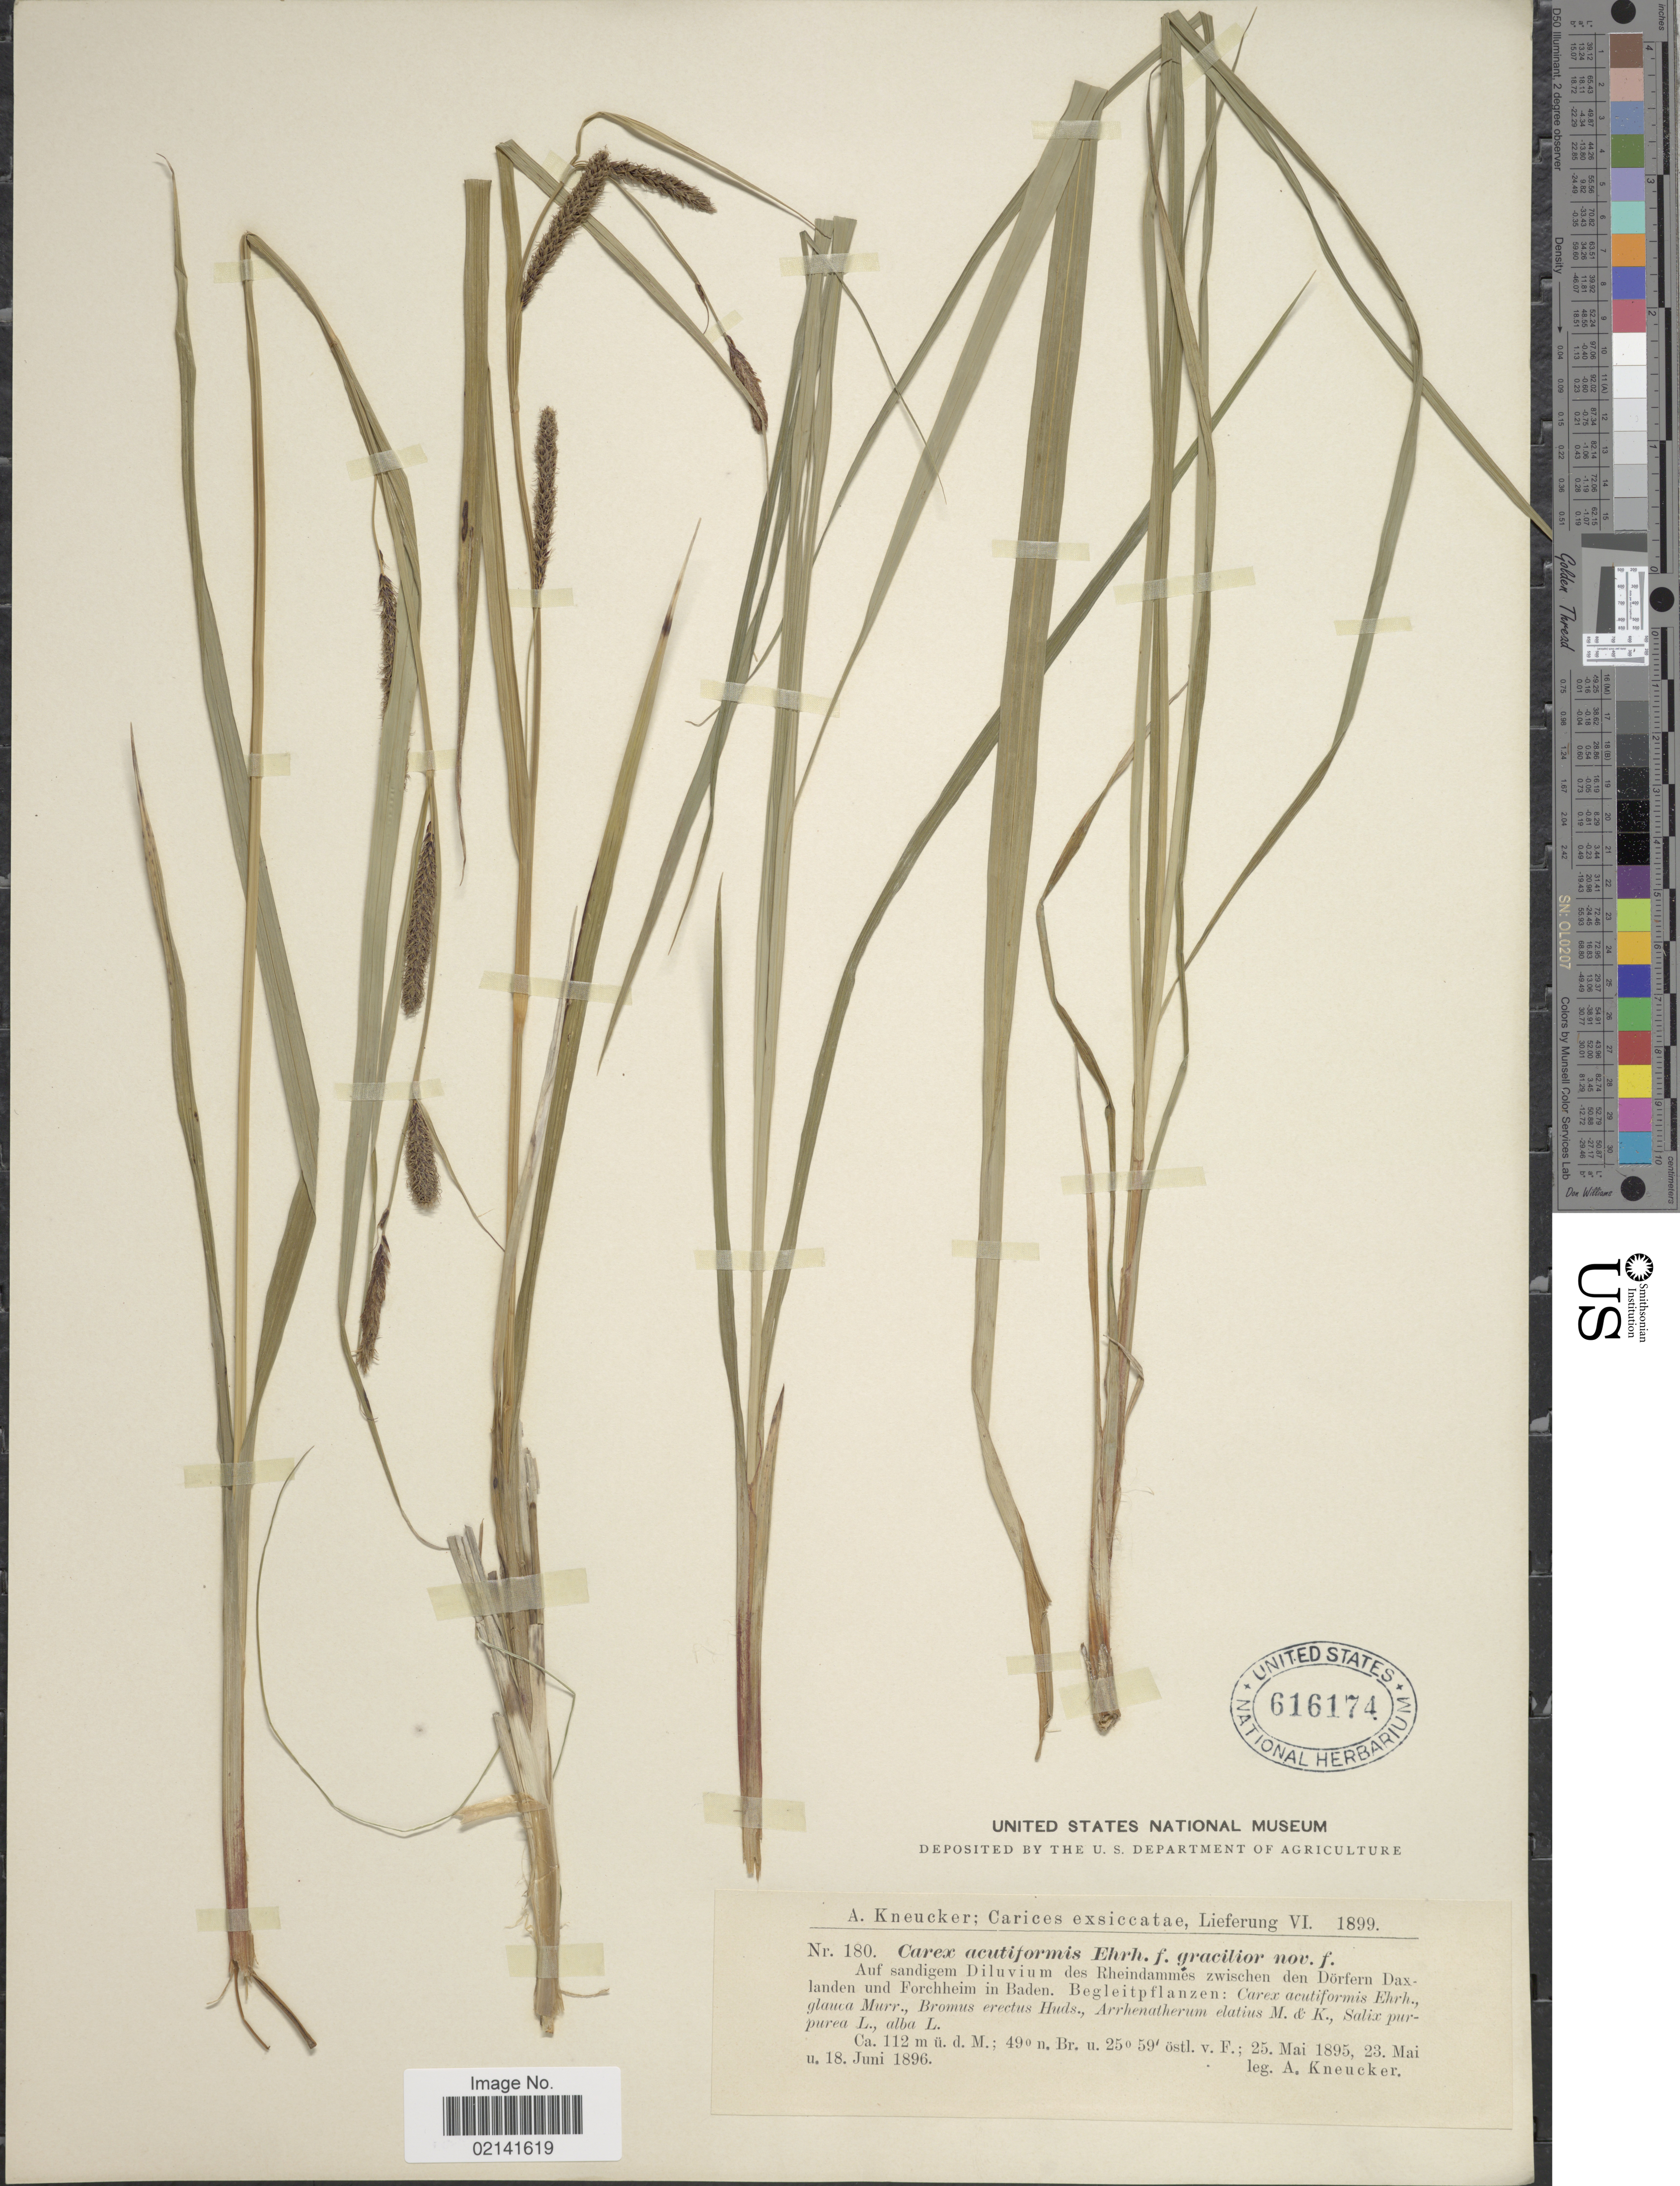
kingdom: Plantae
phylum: Tracheophyta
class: Liliopsida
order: Poales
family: Cyperaceae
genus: Carex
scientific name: Carex acutiformis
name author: Ehrh.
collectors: A. Kneucker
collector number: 180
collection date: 1895-05-25/1896-06-18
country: Germany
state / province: Baden-Württemberg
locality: Auf sandigem Diluvium des Rheindammes zwischen den Dorfern Daxlanden und Forcheim in Baden.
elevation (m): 112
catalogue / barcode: US 616174